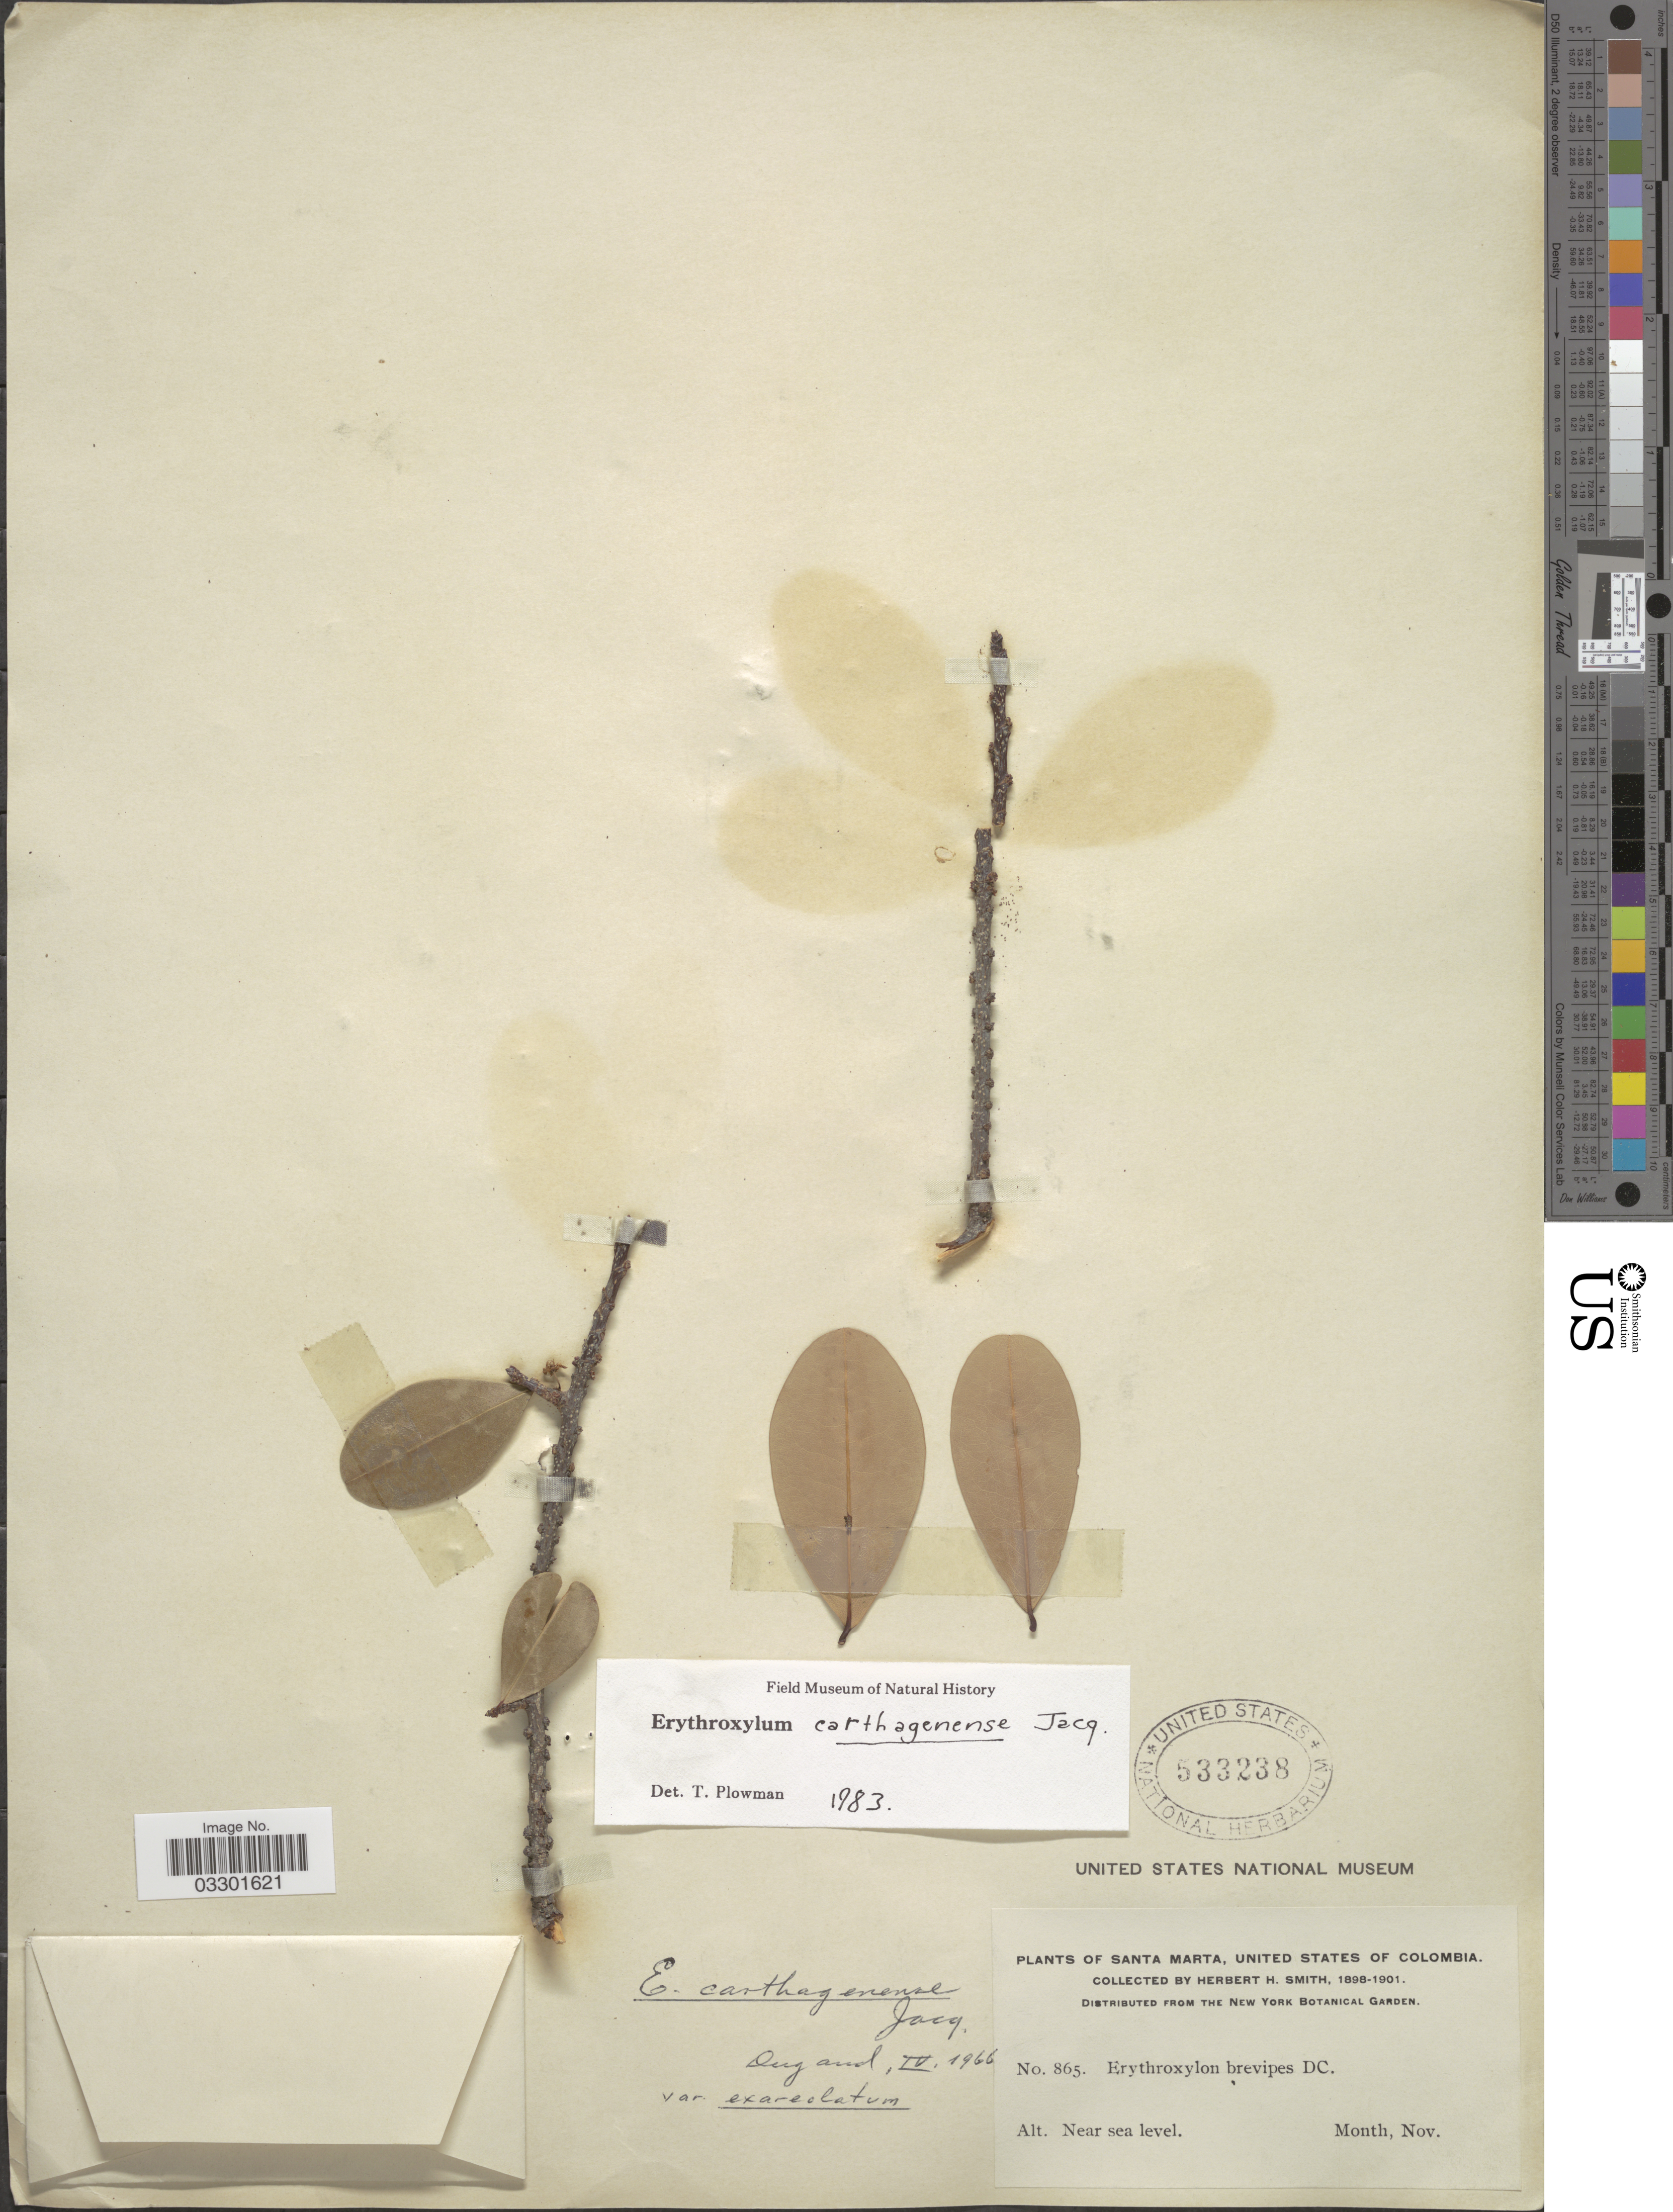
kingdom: Plantae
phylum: Tracheophyta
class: Magnoliopsida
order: Malpighiales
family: Erythroxylaceae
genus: Erythroxylum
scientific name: Erythroxylum carthagenense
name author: Jacq.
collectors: Herbert H. Smith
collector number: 865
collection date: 1898-11/1901-11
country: Colombia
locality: Santa Marta.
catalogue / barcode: US 533238